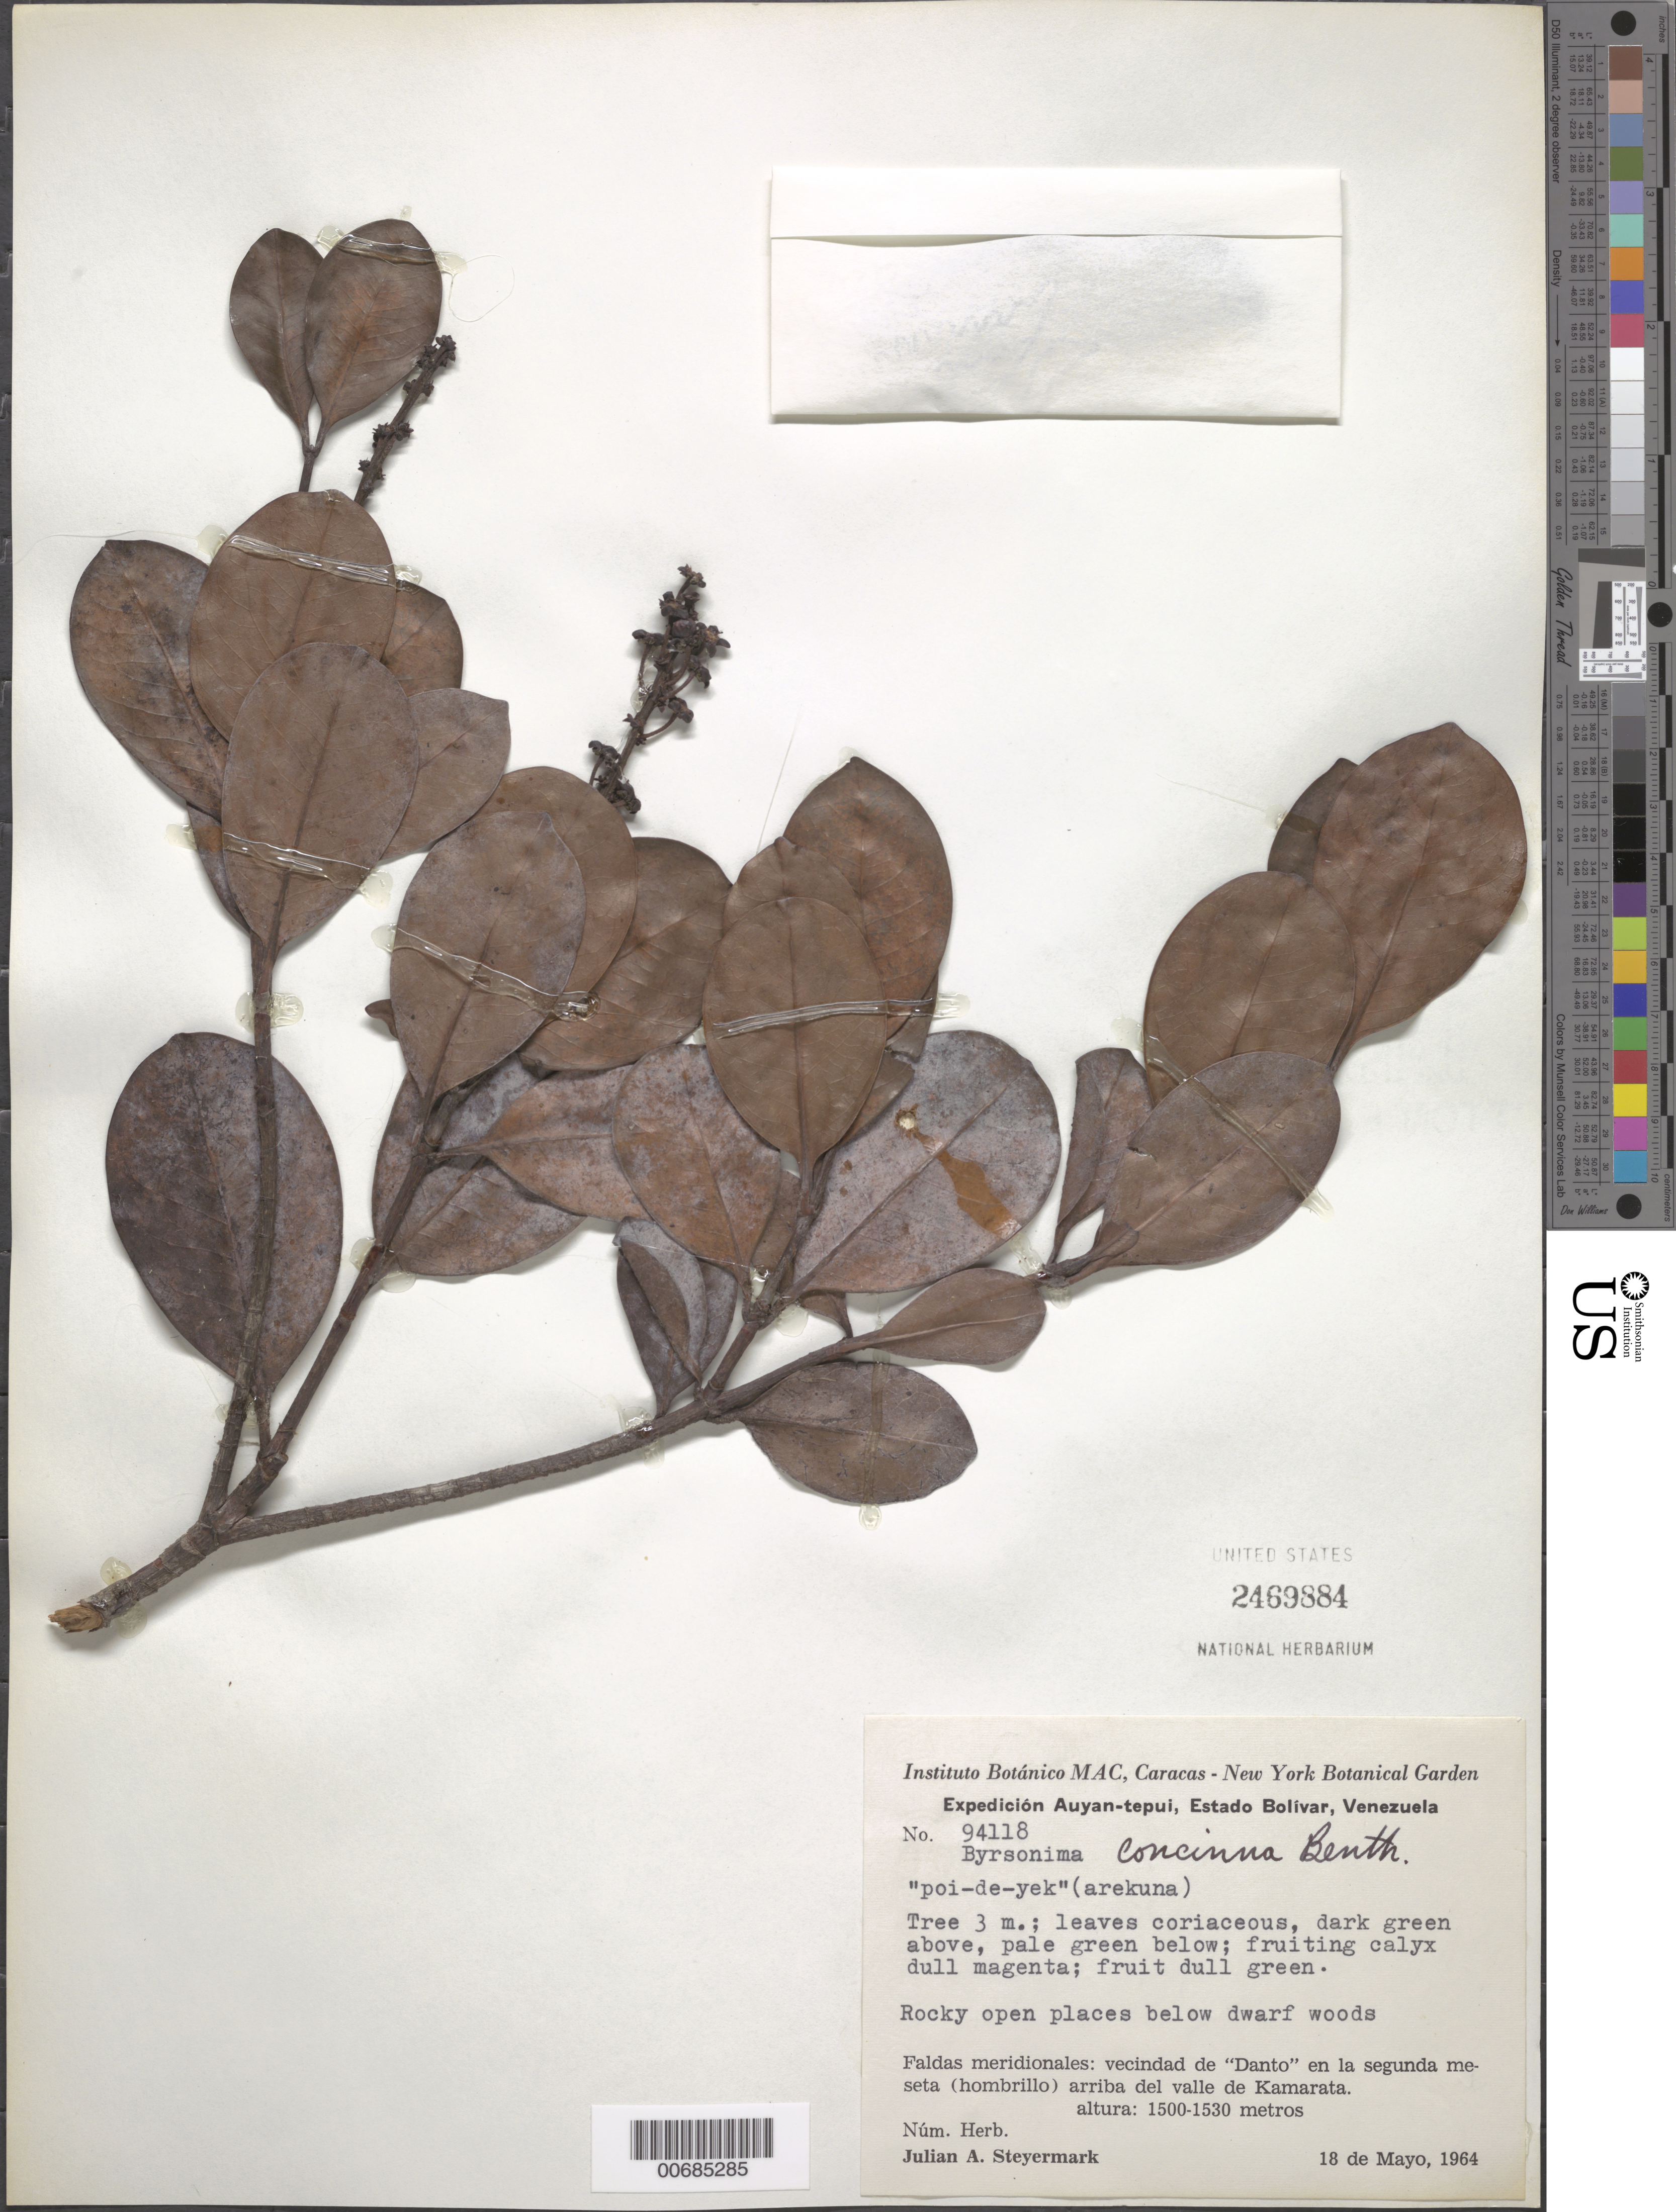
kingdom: Plantae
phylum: Tracheophyta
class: Magnoliopsida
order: Malpighiales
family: Malpighiaceae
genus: Byrsonima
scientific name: Byrsonima concinna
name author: Benth.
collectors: J. Steyermark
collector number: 94118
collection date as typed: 18-May-64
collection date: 1964-05-18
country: Venezuela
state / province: Bolívar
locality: Auyan-tepuí, Kamarata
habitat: Rocky open places below dwarf woods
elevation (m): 1500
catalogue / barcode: US 2469884